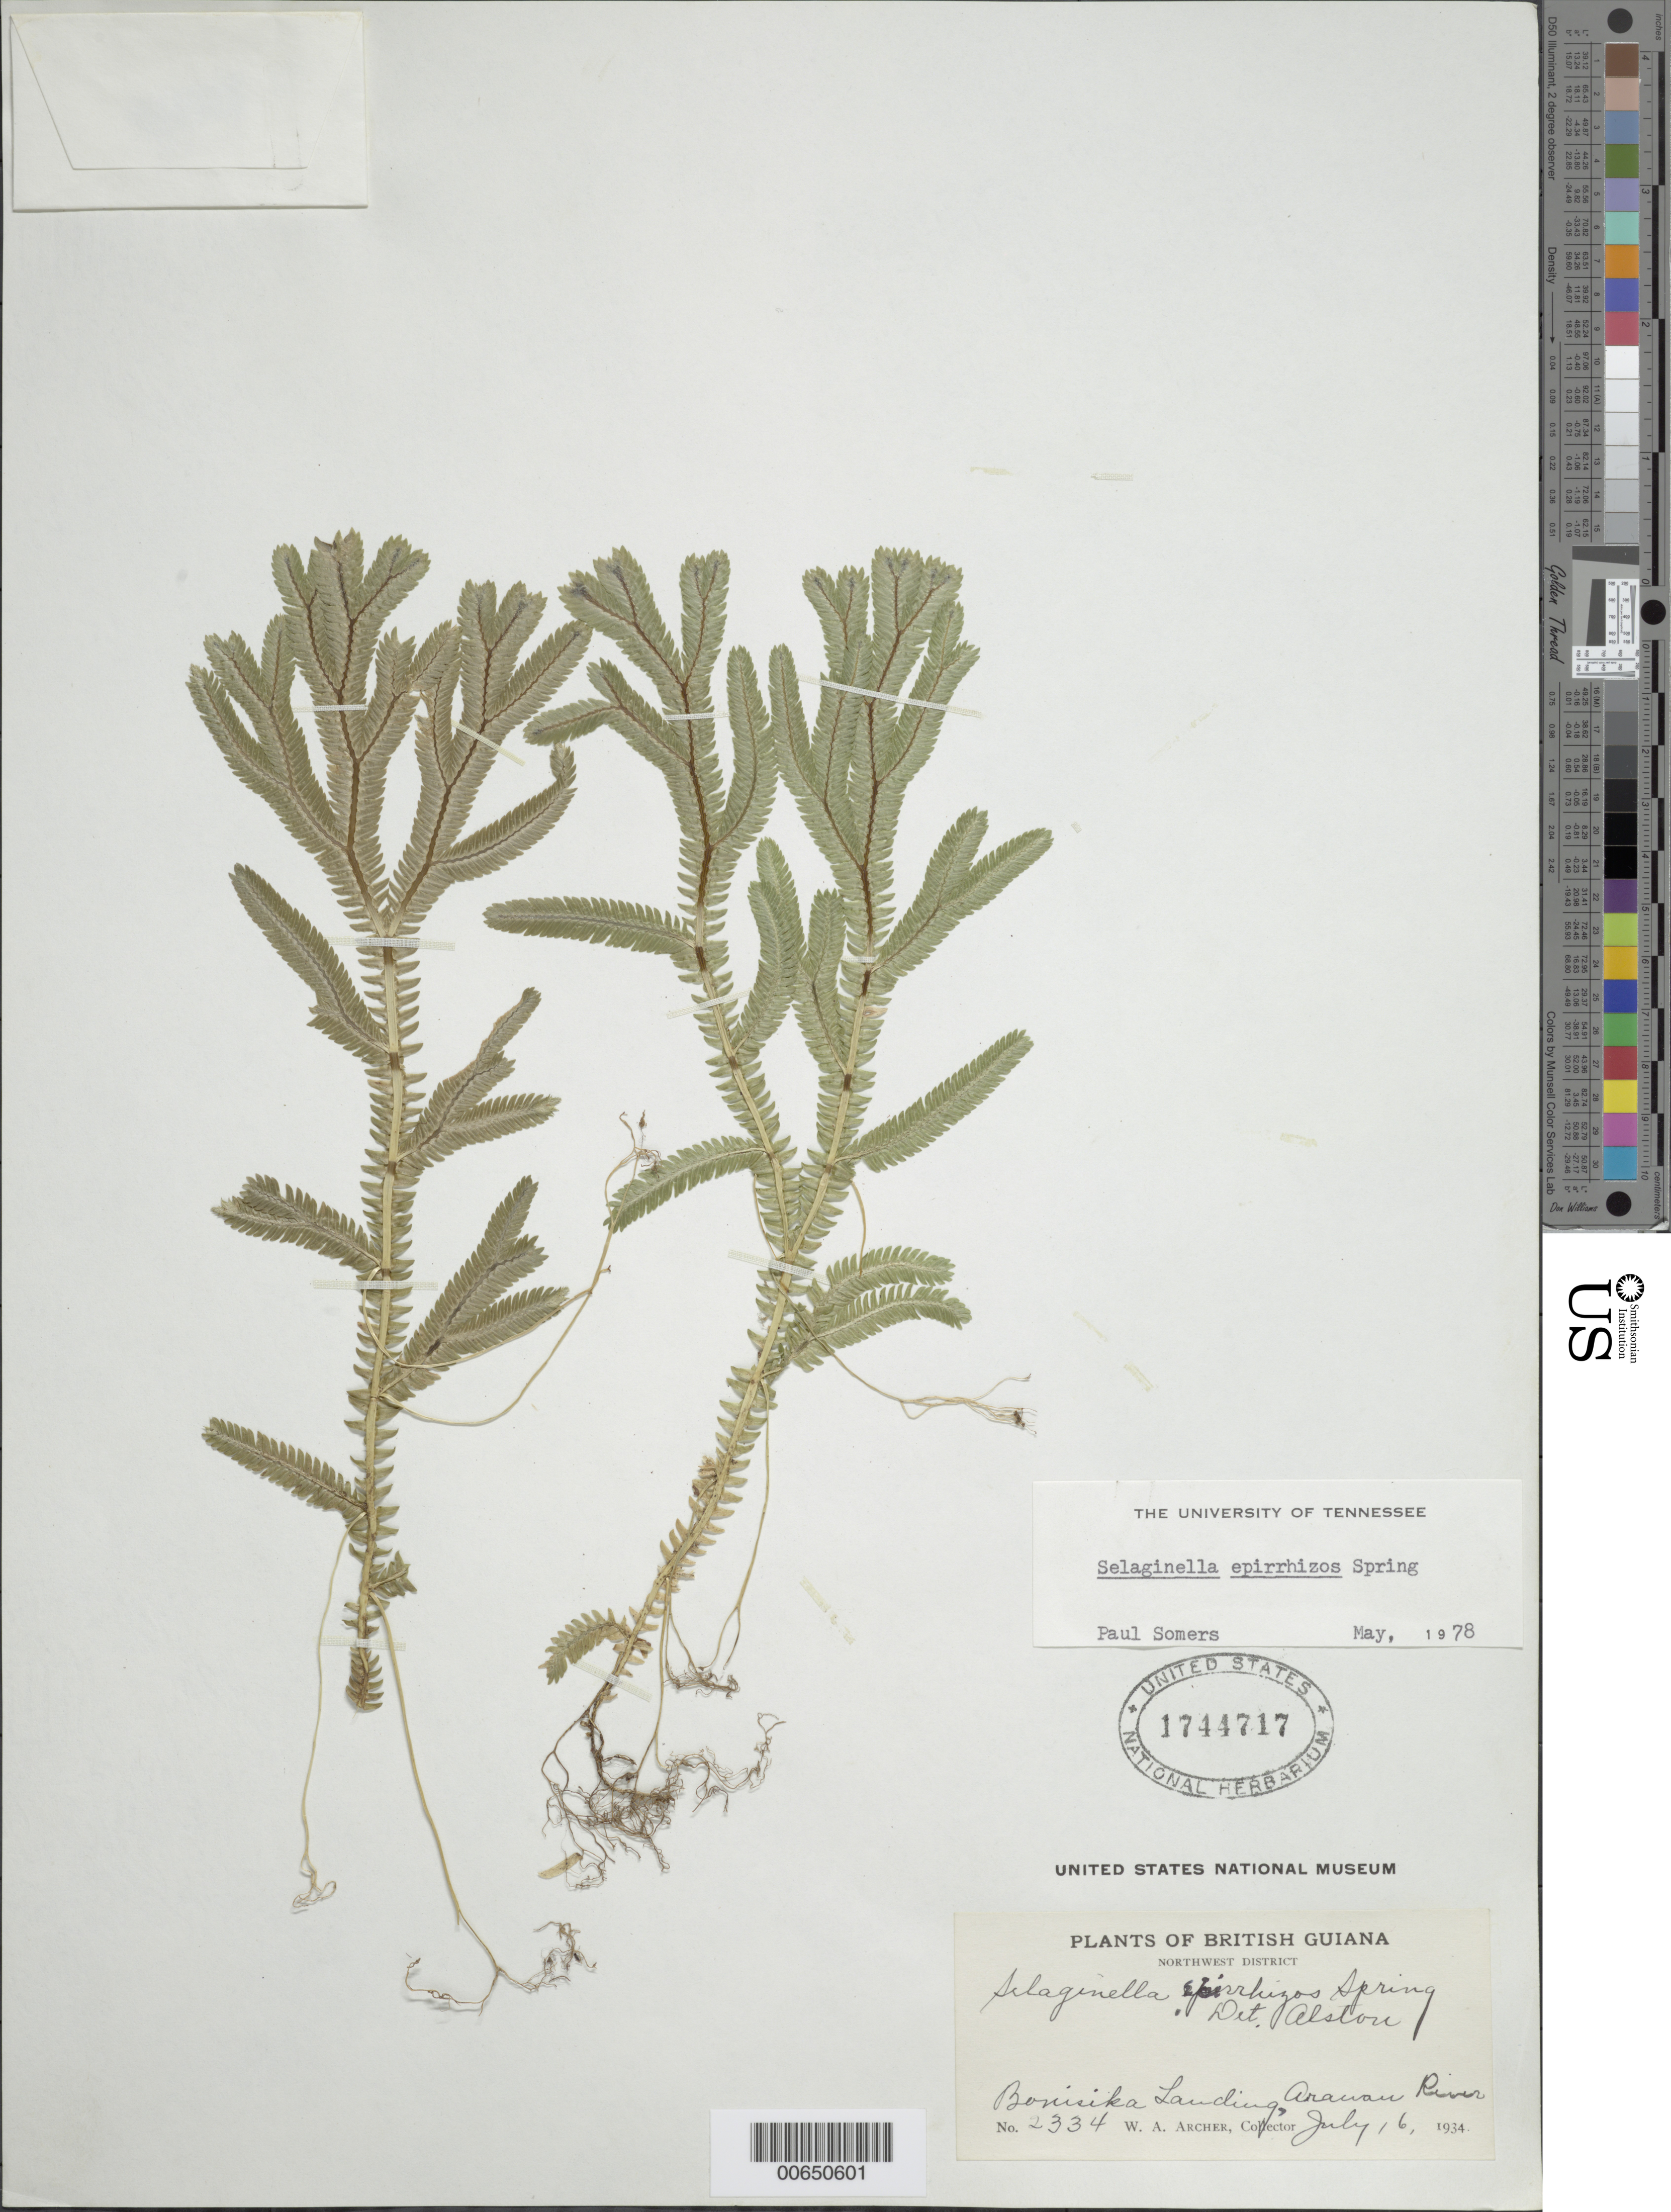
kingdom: Plantae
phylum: Tracheophyta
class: Lycopodiopsida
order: Selaginellales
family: Selaginellaceae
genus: Selaginella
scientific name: Selaginella epirrhizos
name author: Spring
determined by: Somers, P., (TENN), University of Tennessee Knoxville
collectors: W. A. Archer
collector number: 2334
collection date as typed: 16-Jul-34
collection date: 1934-07-16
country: Guyana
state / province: Barima-Waini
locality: Bonisika Landing, Arawau R.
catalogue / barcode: US 1744717